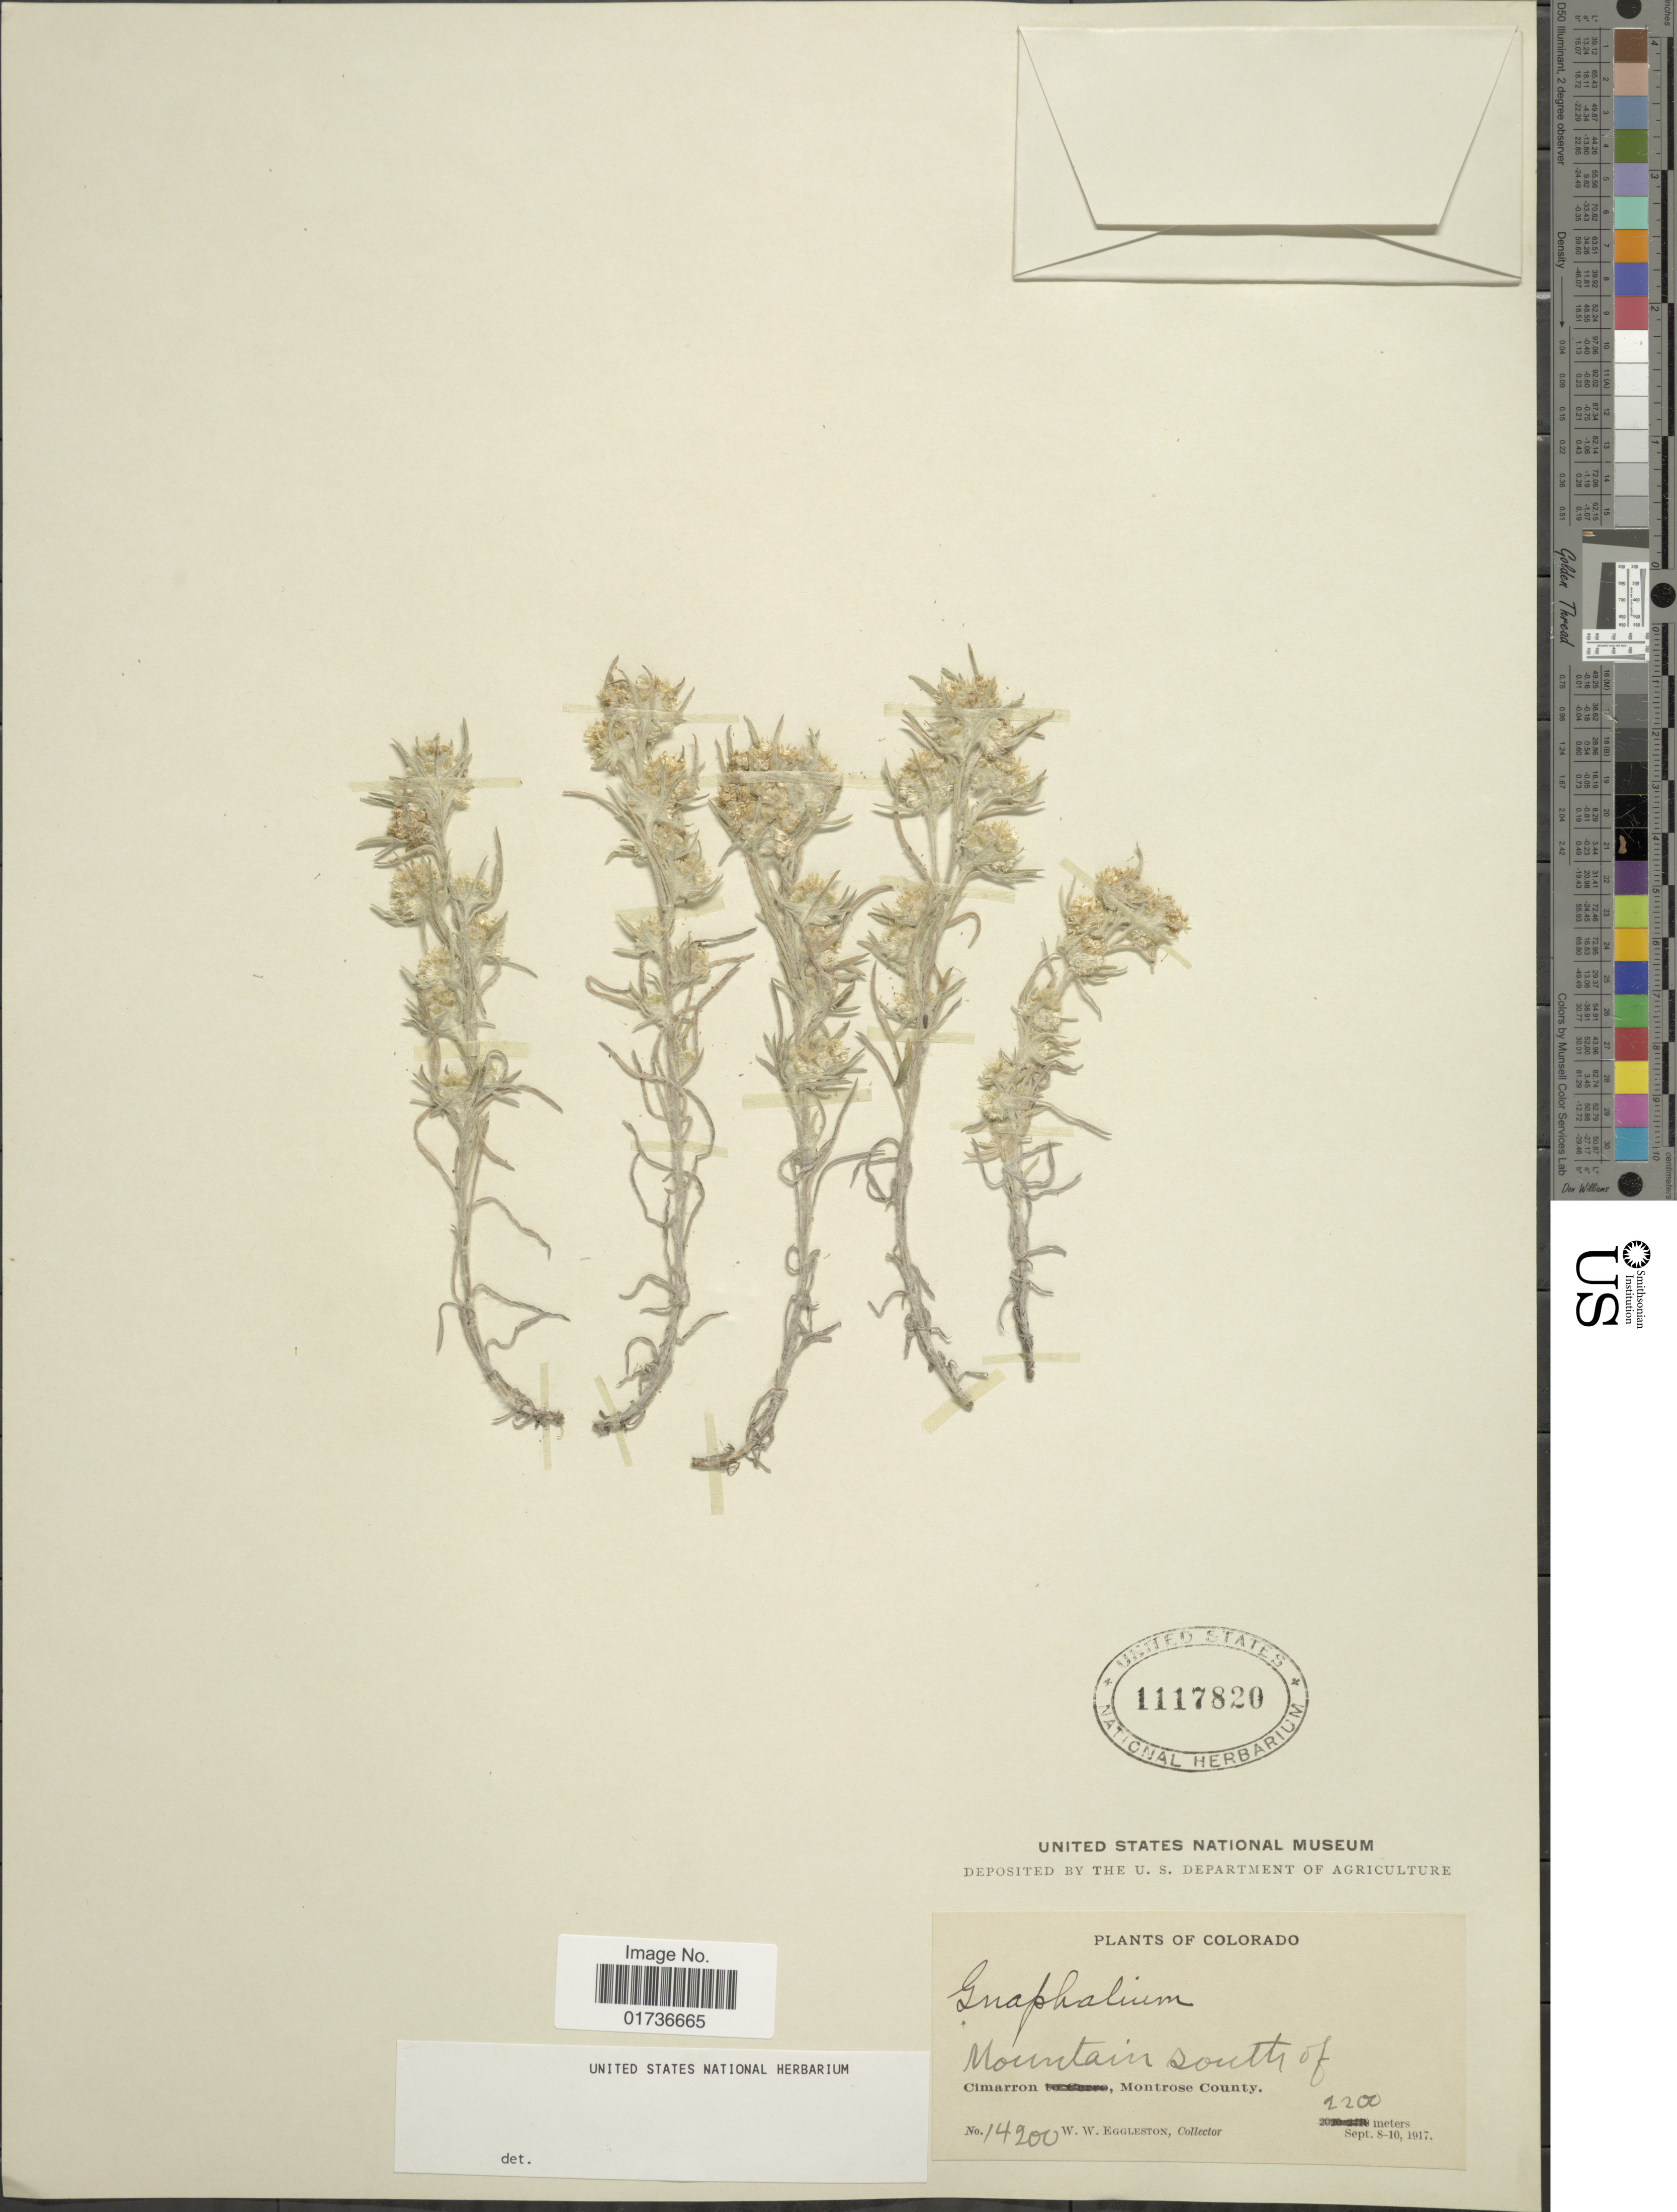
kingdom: Plantae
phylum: Tracheophyta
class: Magnoliopsida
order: Asterales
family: Asteraceae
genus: Gnaphalium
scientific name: Gnaphalium grayi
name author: A. Nelson & J.F. Macbr.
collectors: W. W. Eggleston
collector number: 14200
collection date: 1917-09-08/1917-09-10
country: United States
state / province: Colorado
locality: Mountains south of Cimarron, Montrose County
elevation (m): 2200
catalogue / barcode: US 1117820